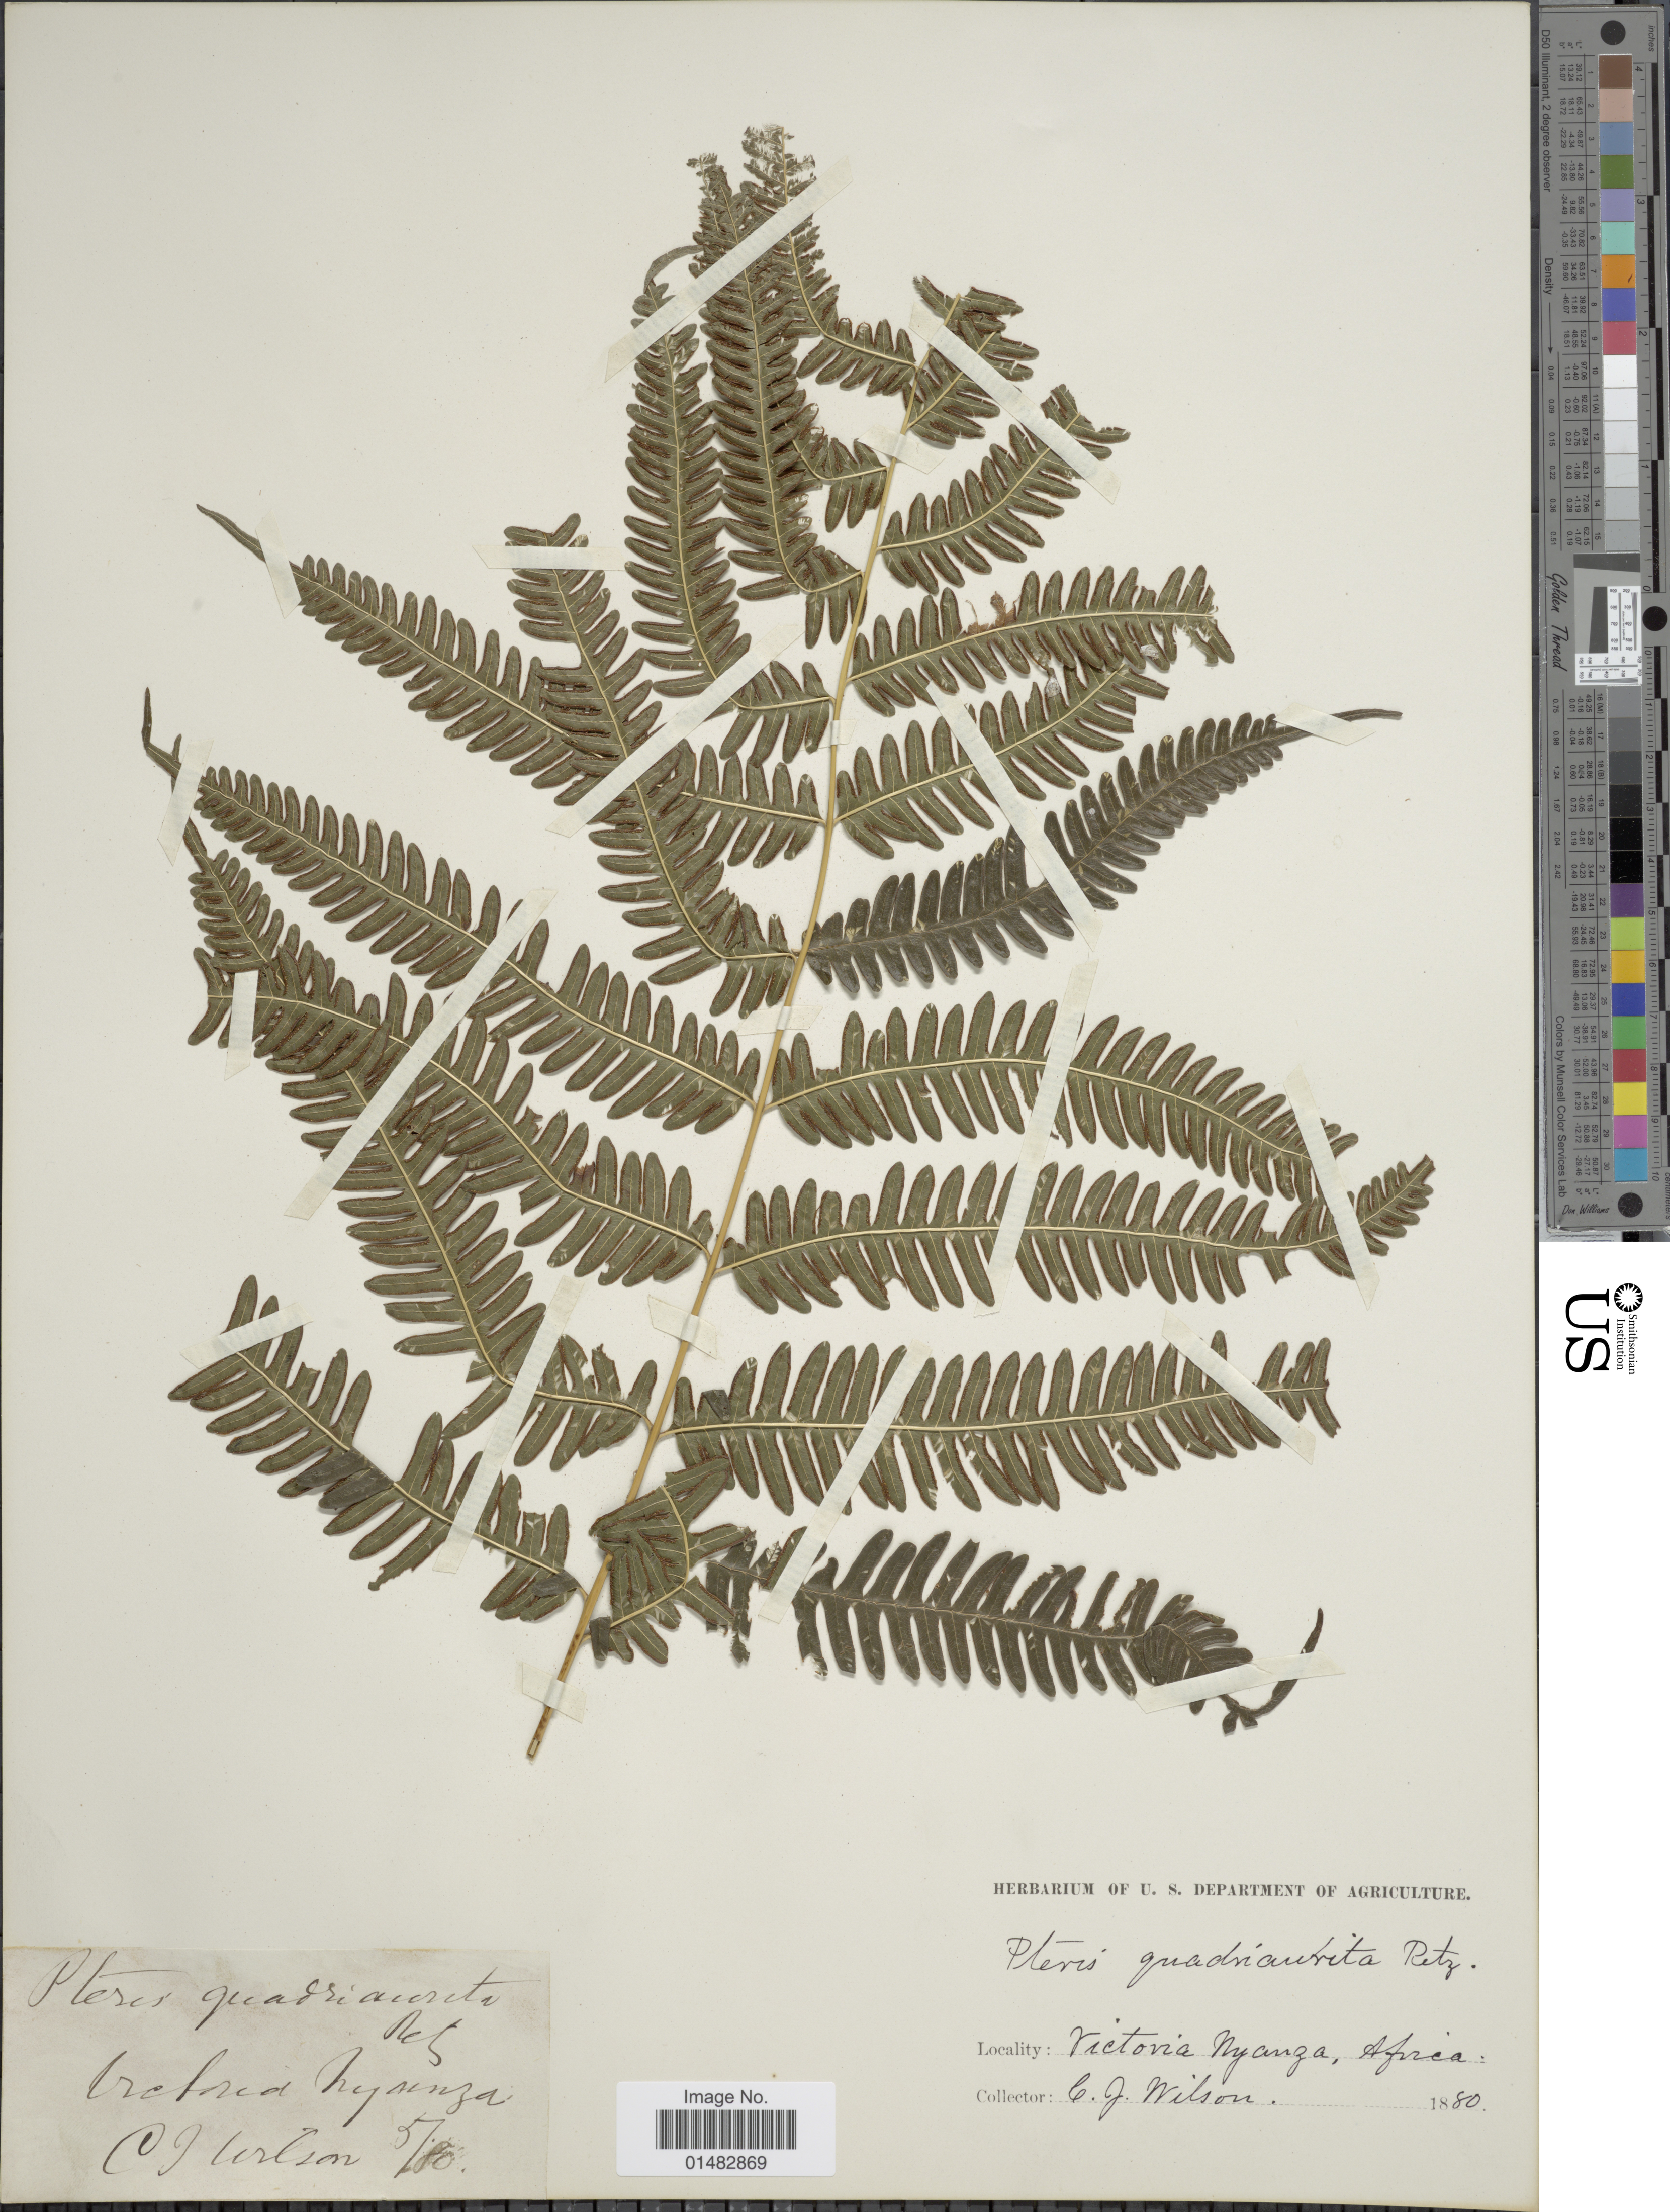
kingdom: Plantae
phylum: Tracheophyta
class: Polypodiopsida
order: Polypodiales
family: Pteridaceae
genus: Pteris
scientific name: Pteris quadriaurita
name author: Retz.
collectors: C. L. Wilson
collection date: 1880-05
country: Gabon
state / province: Nyanga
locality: Victoria, Nyanga, Africa